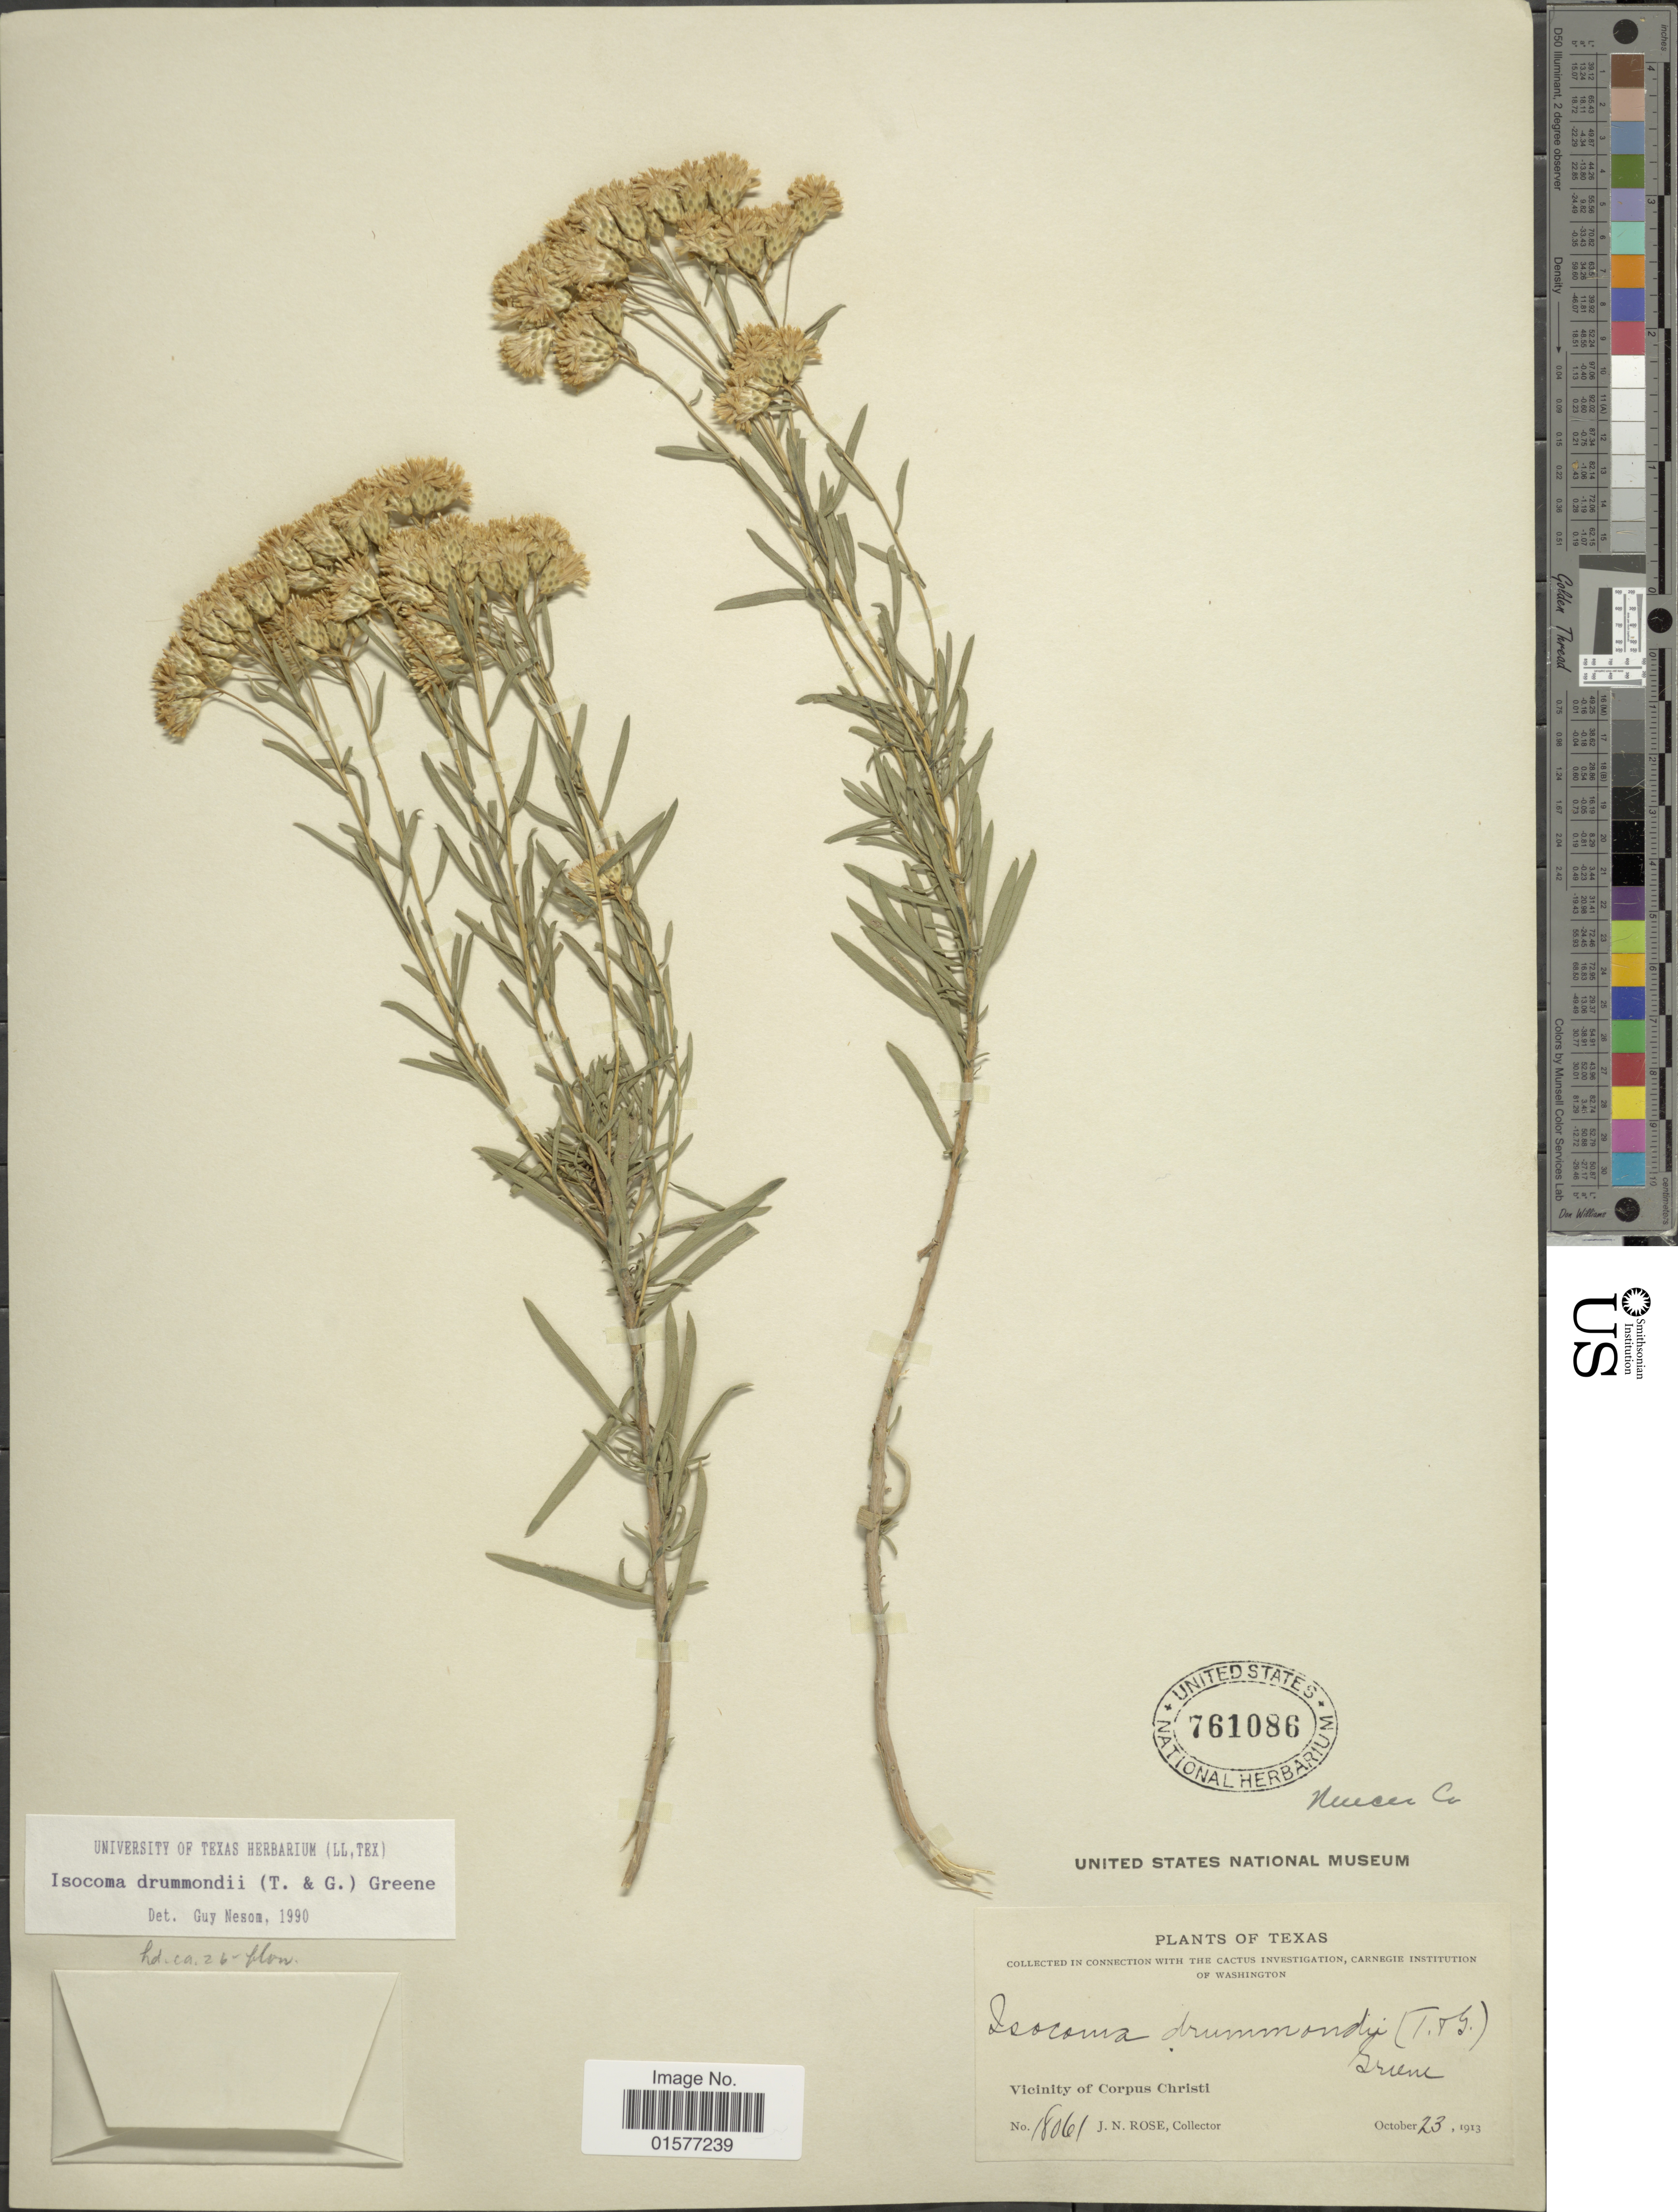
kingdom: Plantae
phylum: Tracheophyta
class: Magnoliopsida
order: Asterales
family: Asteraceae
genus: Isocoma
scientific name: Isocoma drummondii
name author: (Torr. & A. Gray) Greene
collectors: J. N. Rose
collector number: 18061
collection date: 1913-10-23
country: United States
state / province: Texas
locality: Vicinity of Corpus Christi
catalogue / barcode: US 761086